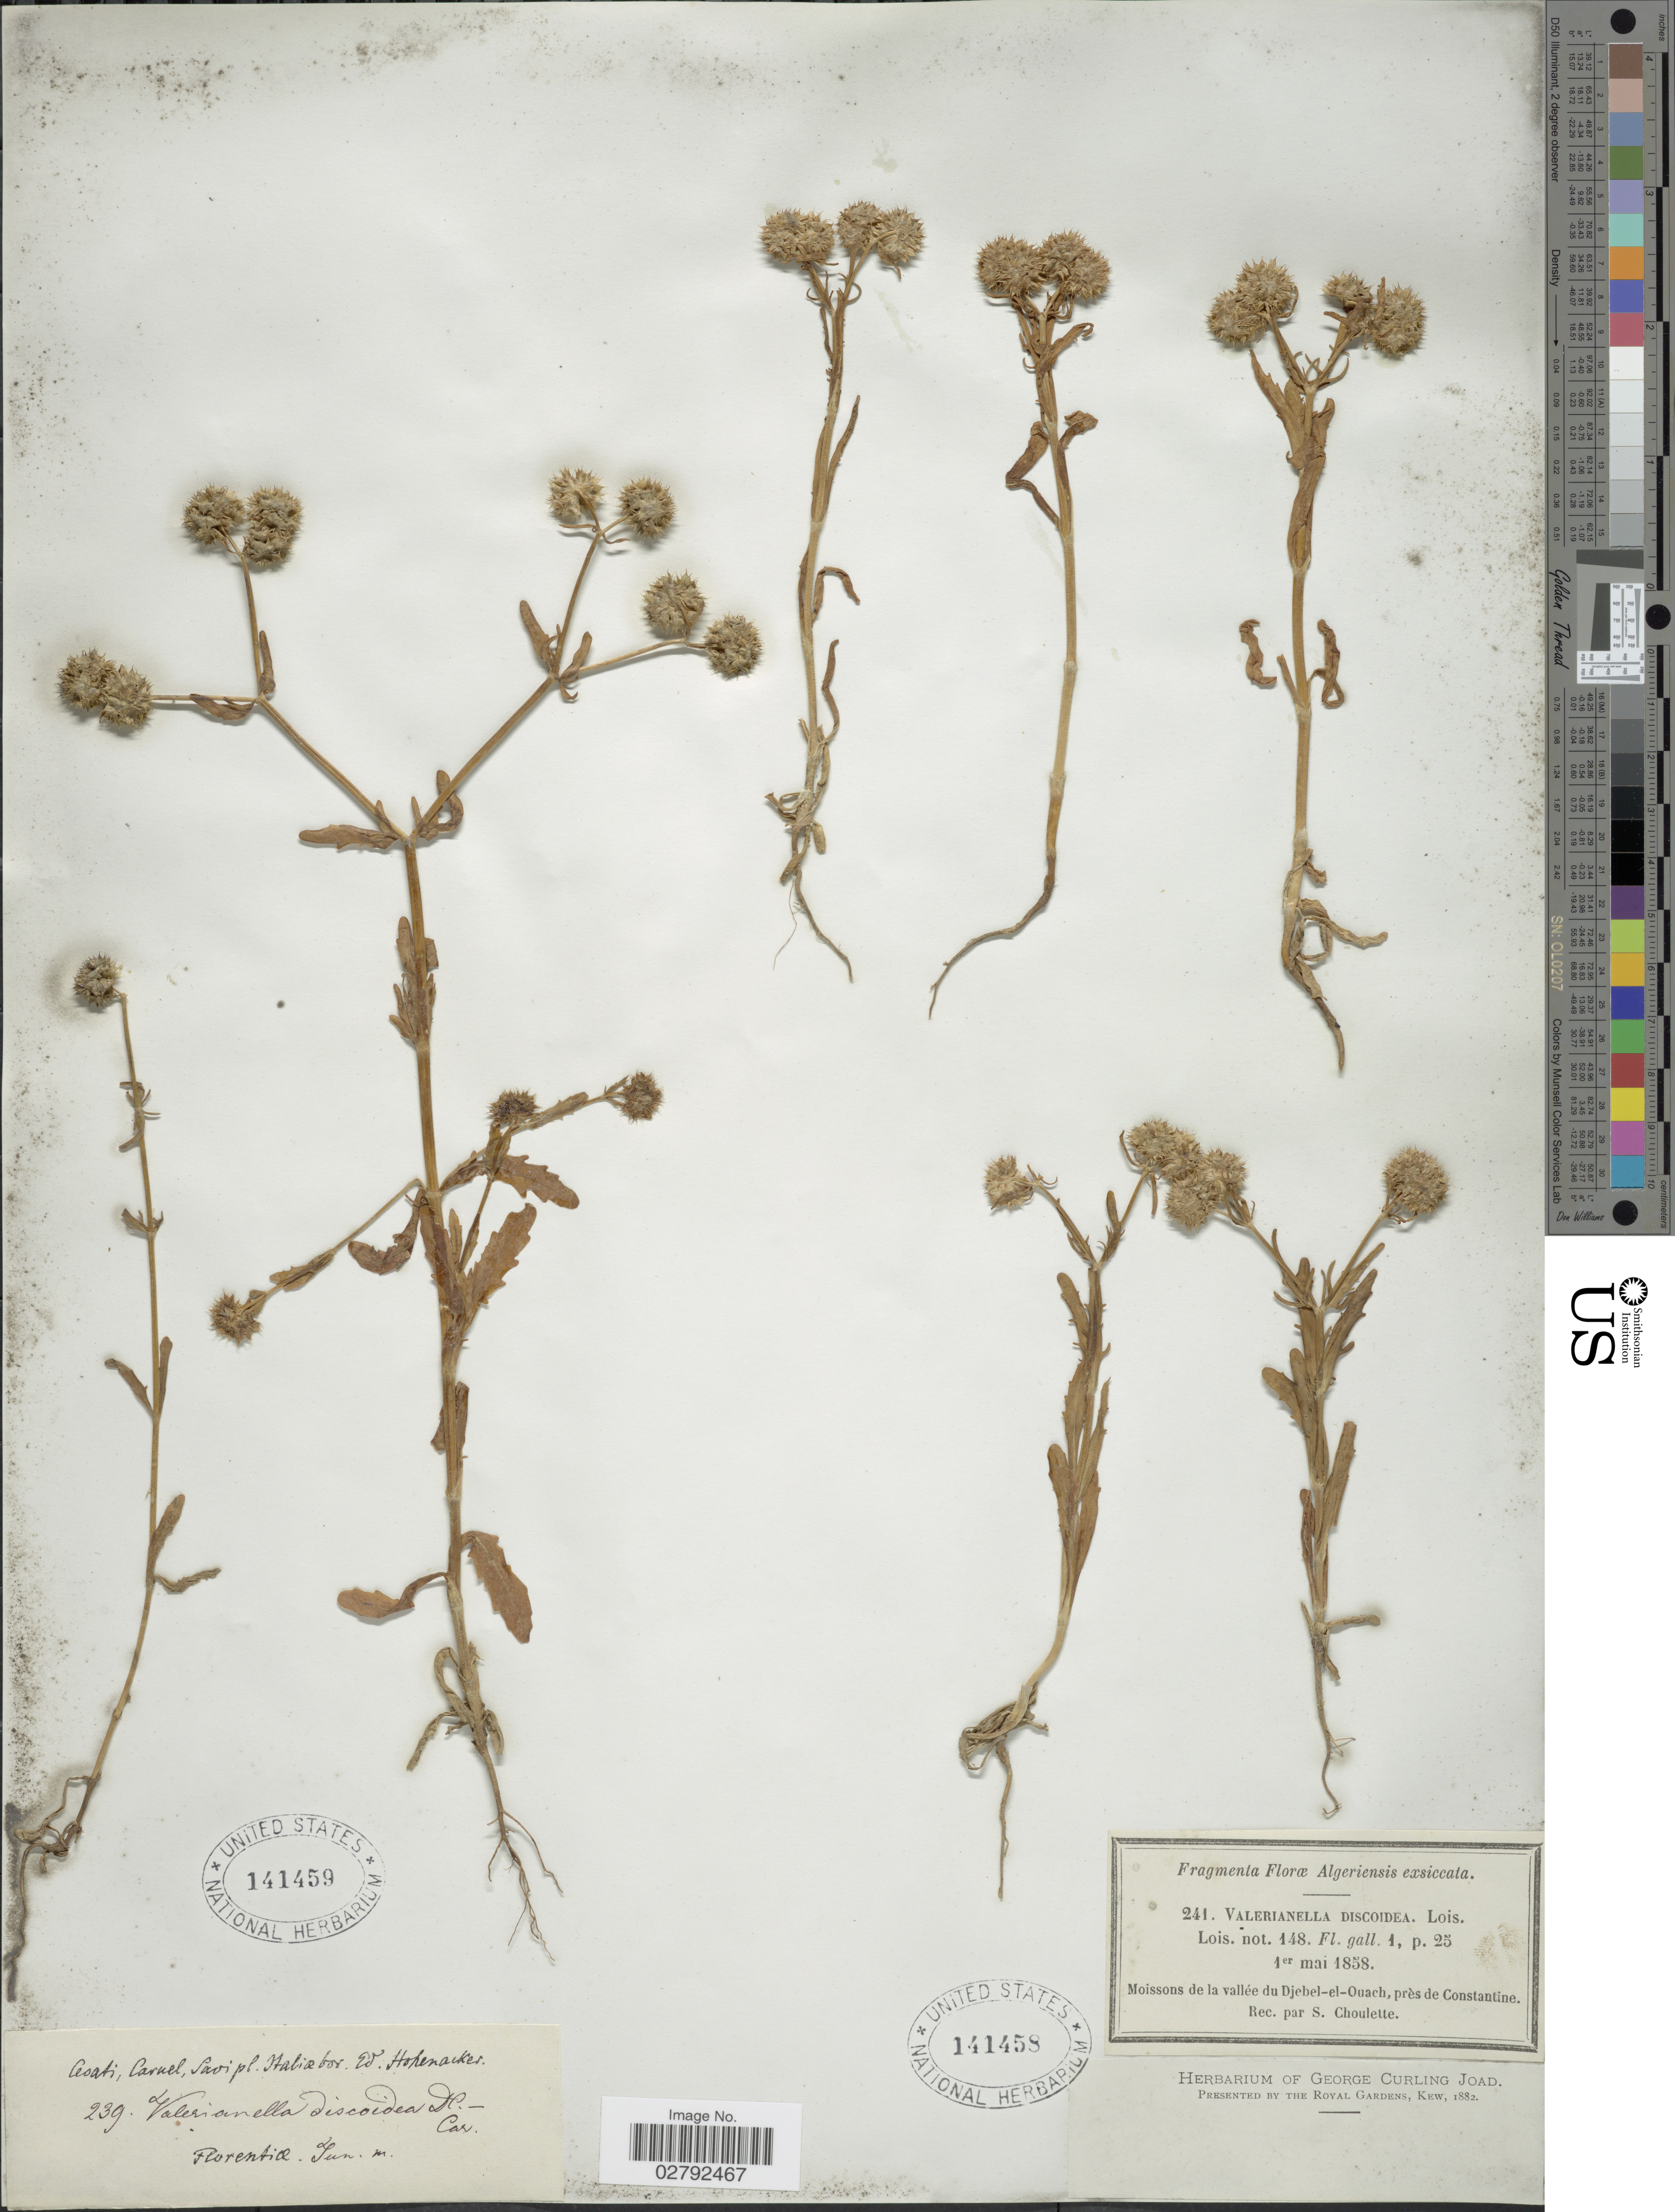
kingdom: Plantae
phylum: Tracheophyta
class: Magnoliopsida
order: Dipsacales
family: Caprifoliaceae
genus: Valerianella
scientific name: Valerianella discoidea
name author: (L.) Loisel.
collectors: E. Hohenacker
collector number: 239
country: Italy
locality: Florentice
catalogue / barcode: US 141459